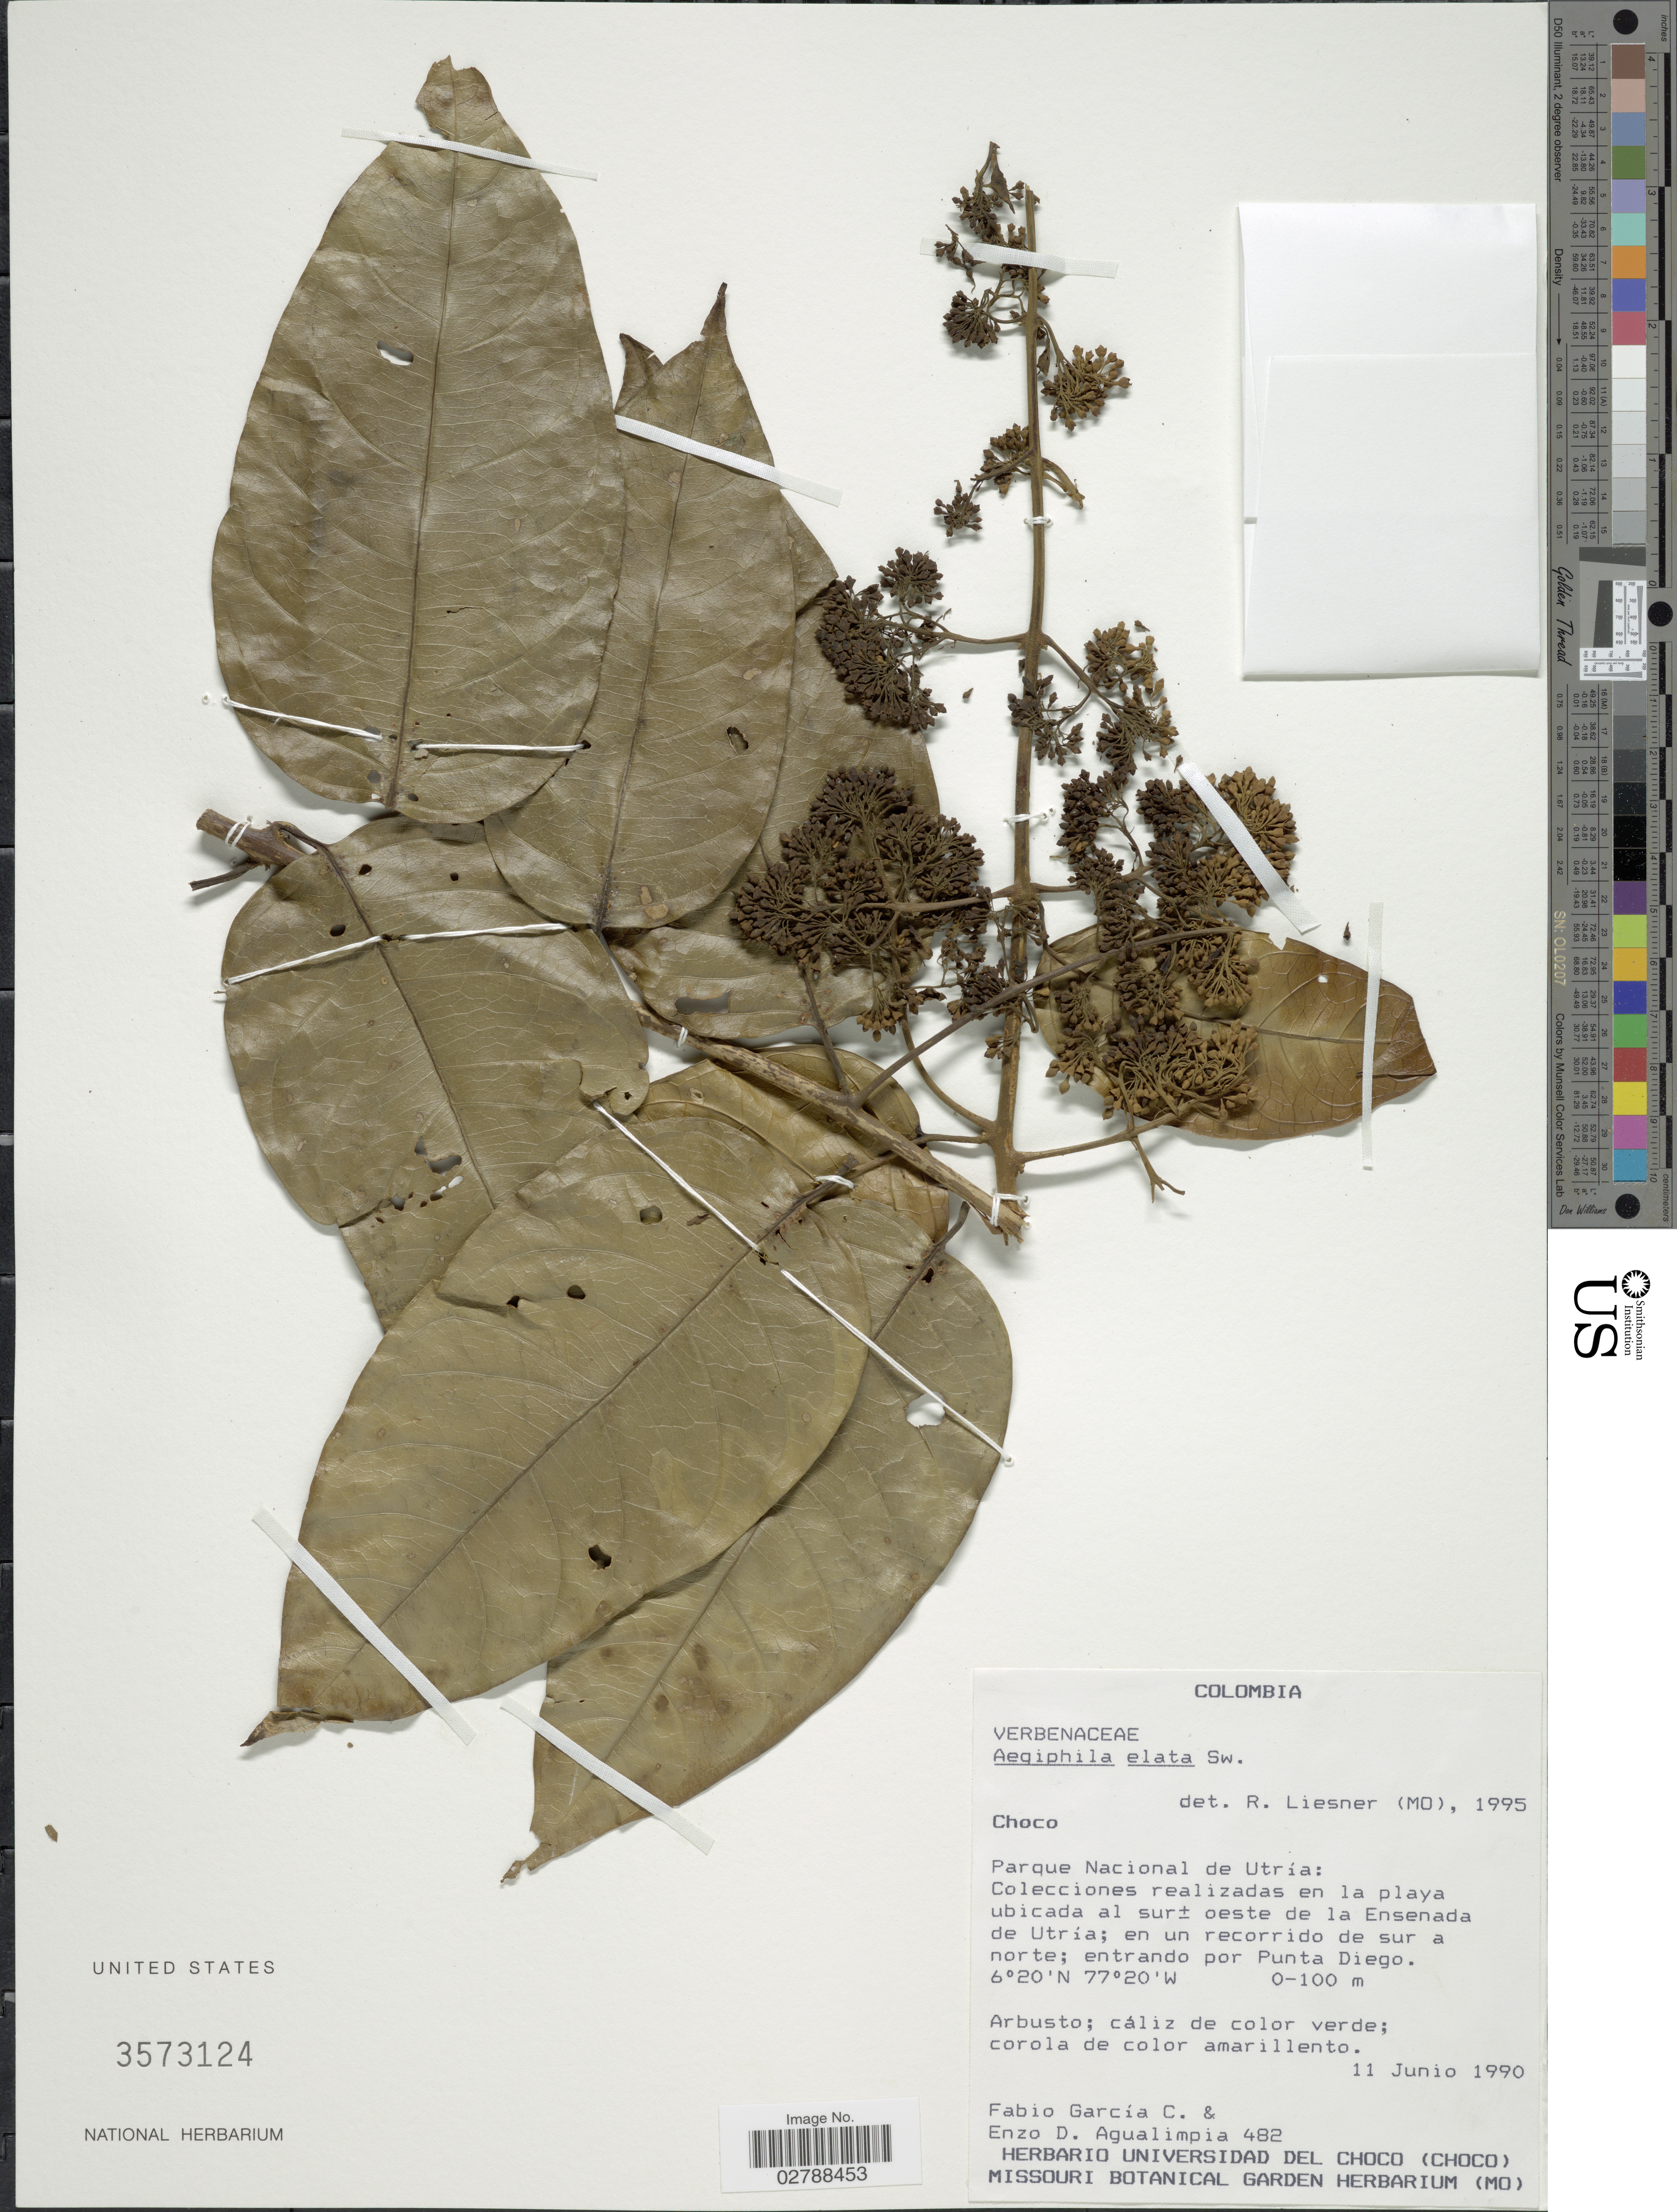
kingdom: Plantae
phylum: Tracheophyta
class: Magnoliopsida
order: Lamiales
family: Lamiaceae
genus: Aegiphila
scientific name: Aegiphila elata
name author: Sw.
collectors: F. García C. & E. D. Agualimpia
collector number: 482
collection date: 1990-06-11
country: Colombia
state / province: Chocó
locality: Parque Nacional de Utría: Colecciones realizadas en la playa ubicada al sur± oeste de la Ensenada de Utría; en un recorrido de sur a norte; entrando por Punta Diego.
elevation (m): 0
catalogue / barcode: US 3573124